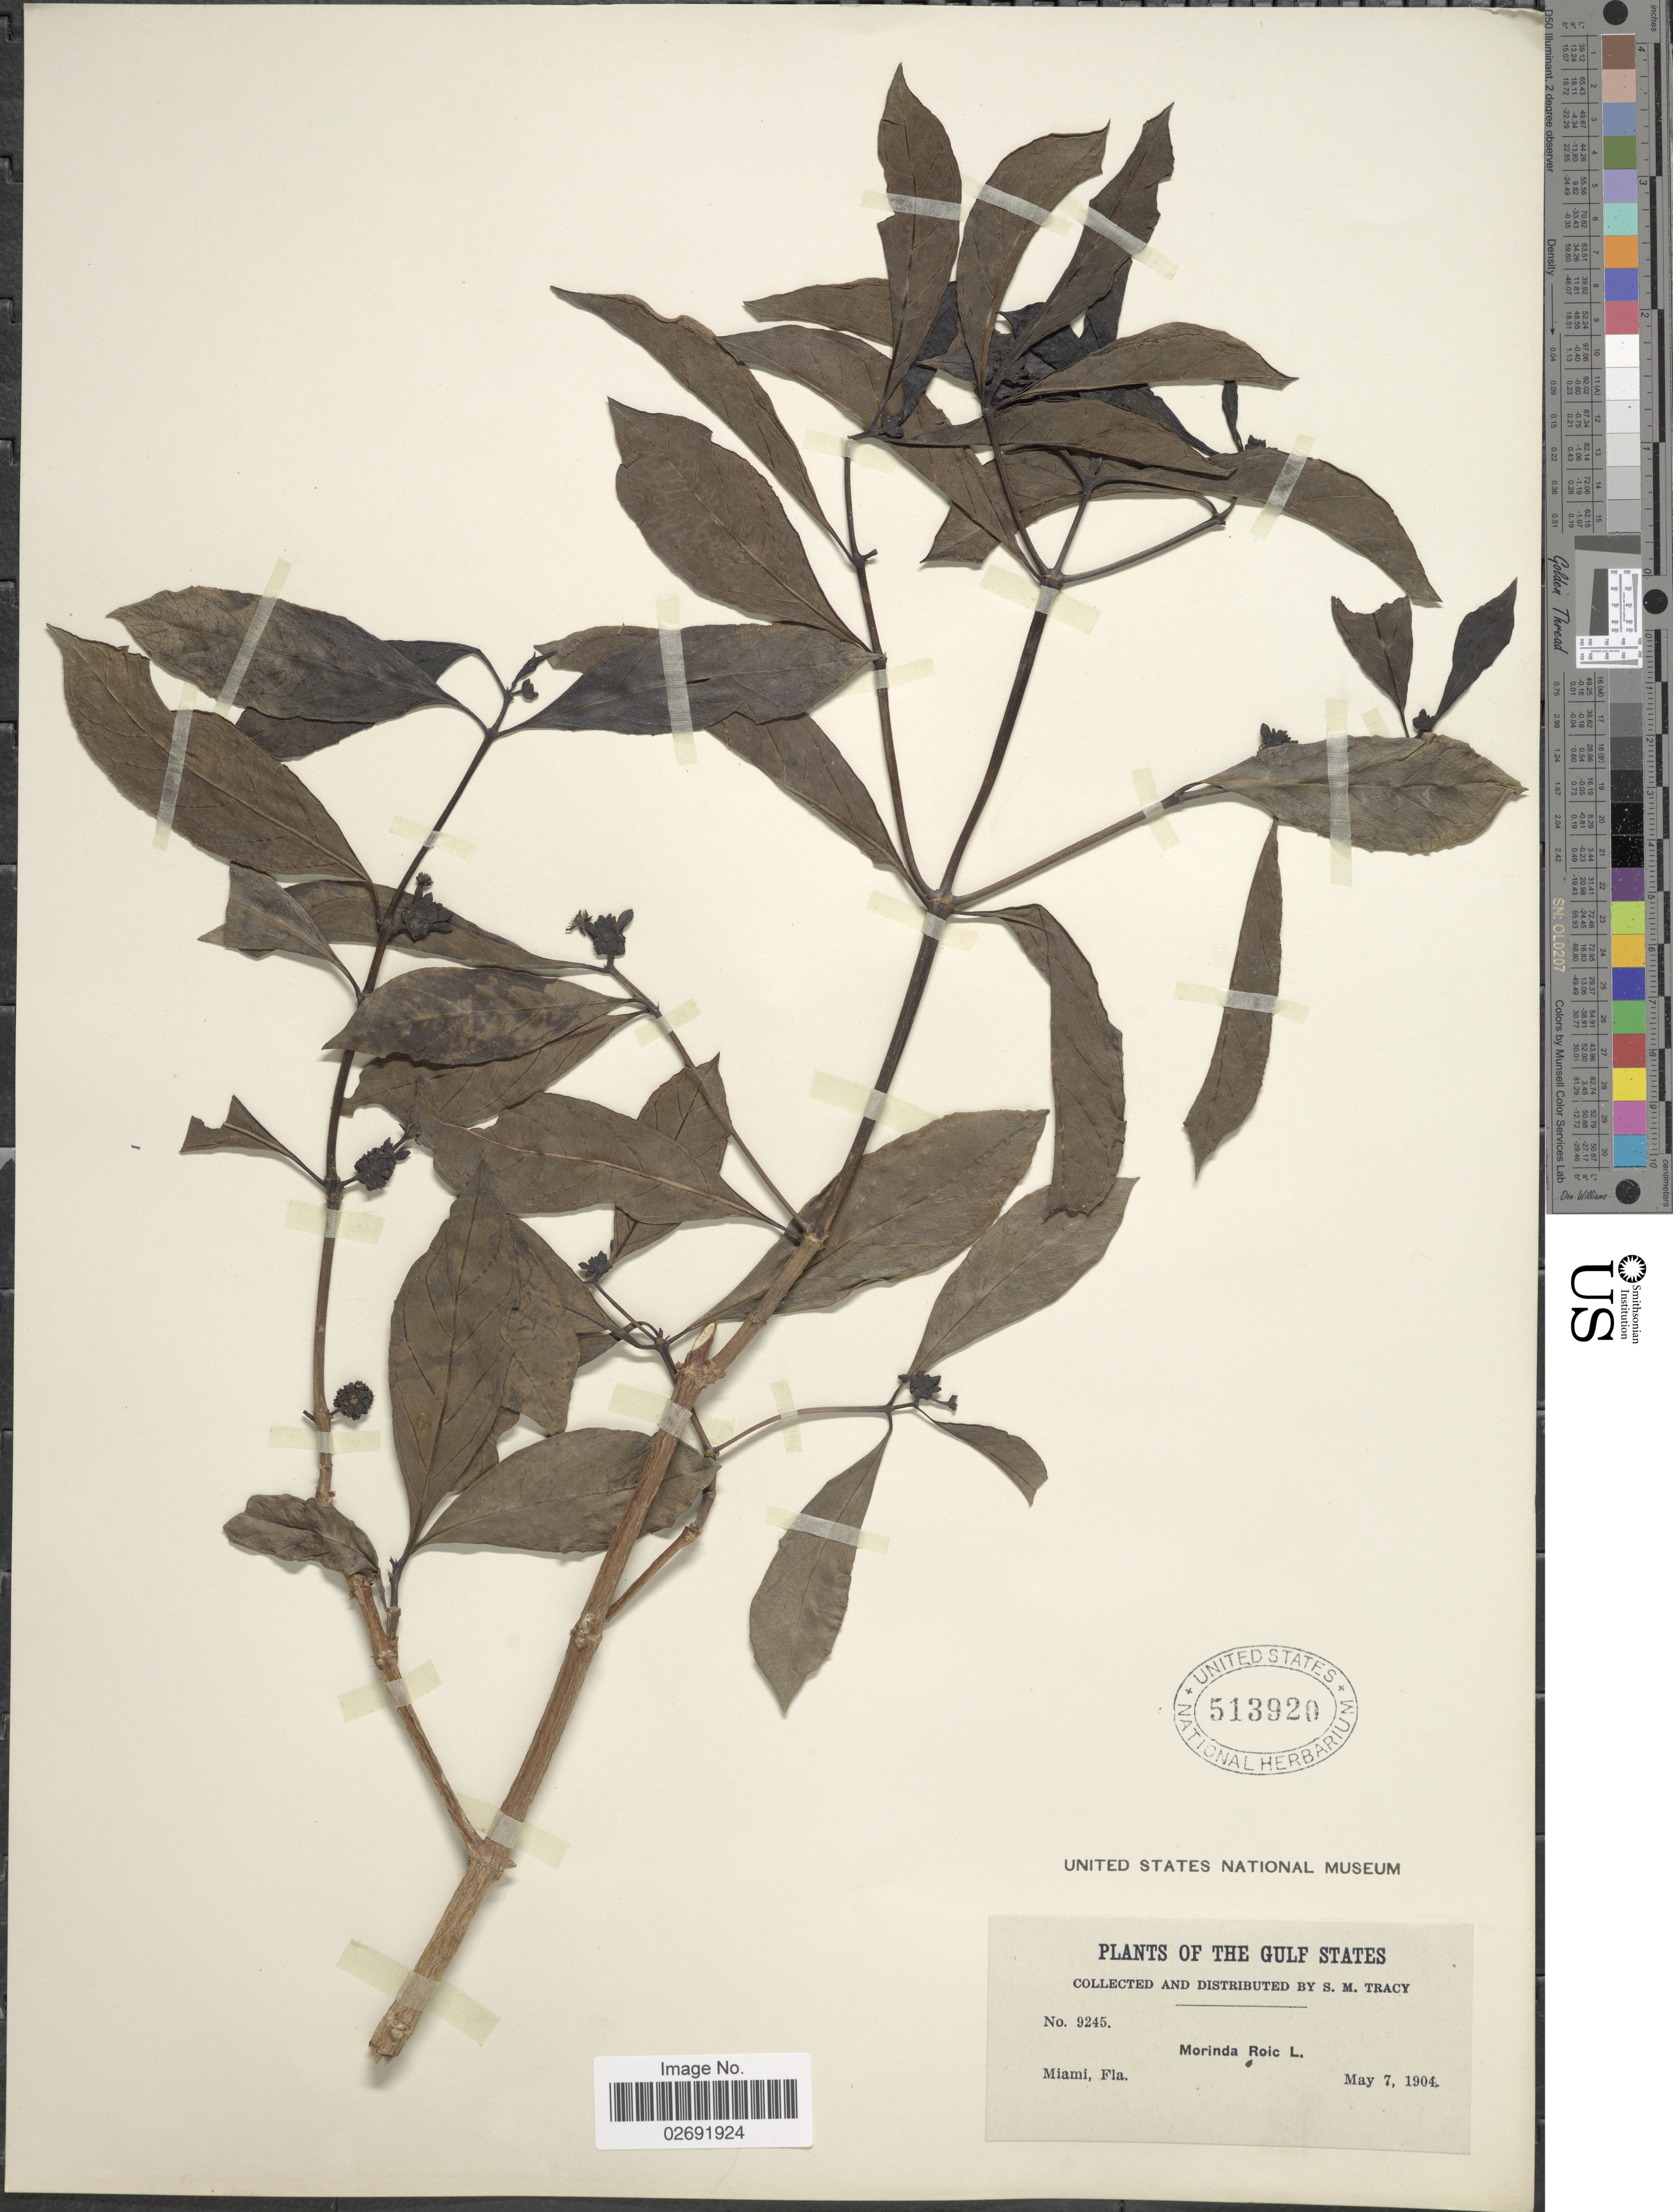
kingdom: Plantae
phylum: Tracheophyta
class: Magnoliopsida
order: Gentianales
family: Rubiaceae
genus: Morinda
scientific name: Morinda royoc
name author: L.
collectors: S. M. Tracy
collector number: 9245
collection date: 1904-05-07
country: United States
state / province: Florida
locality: The Gulf States, Miami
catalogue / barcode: US 513920